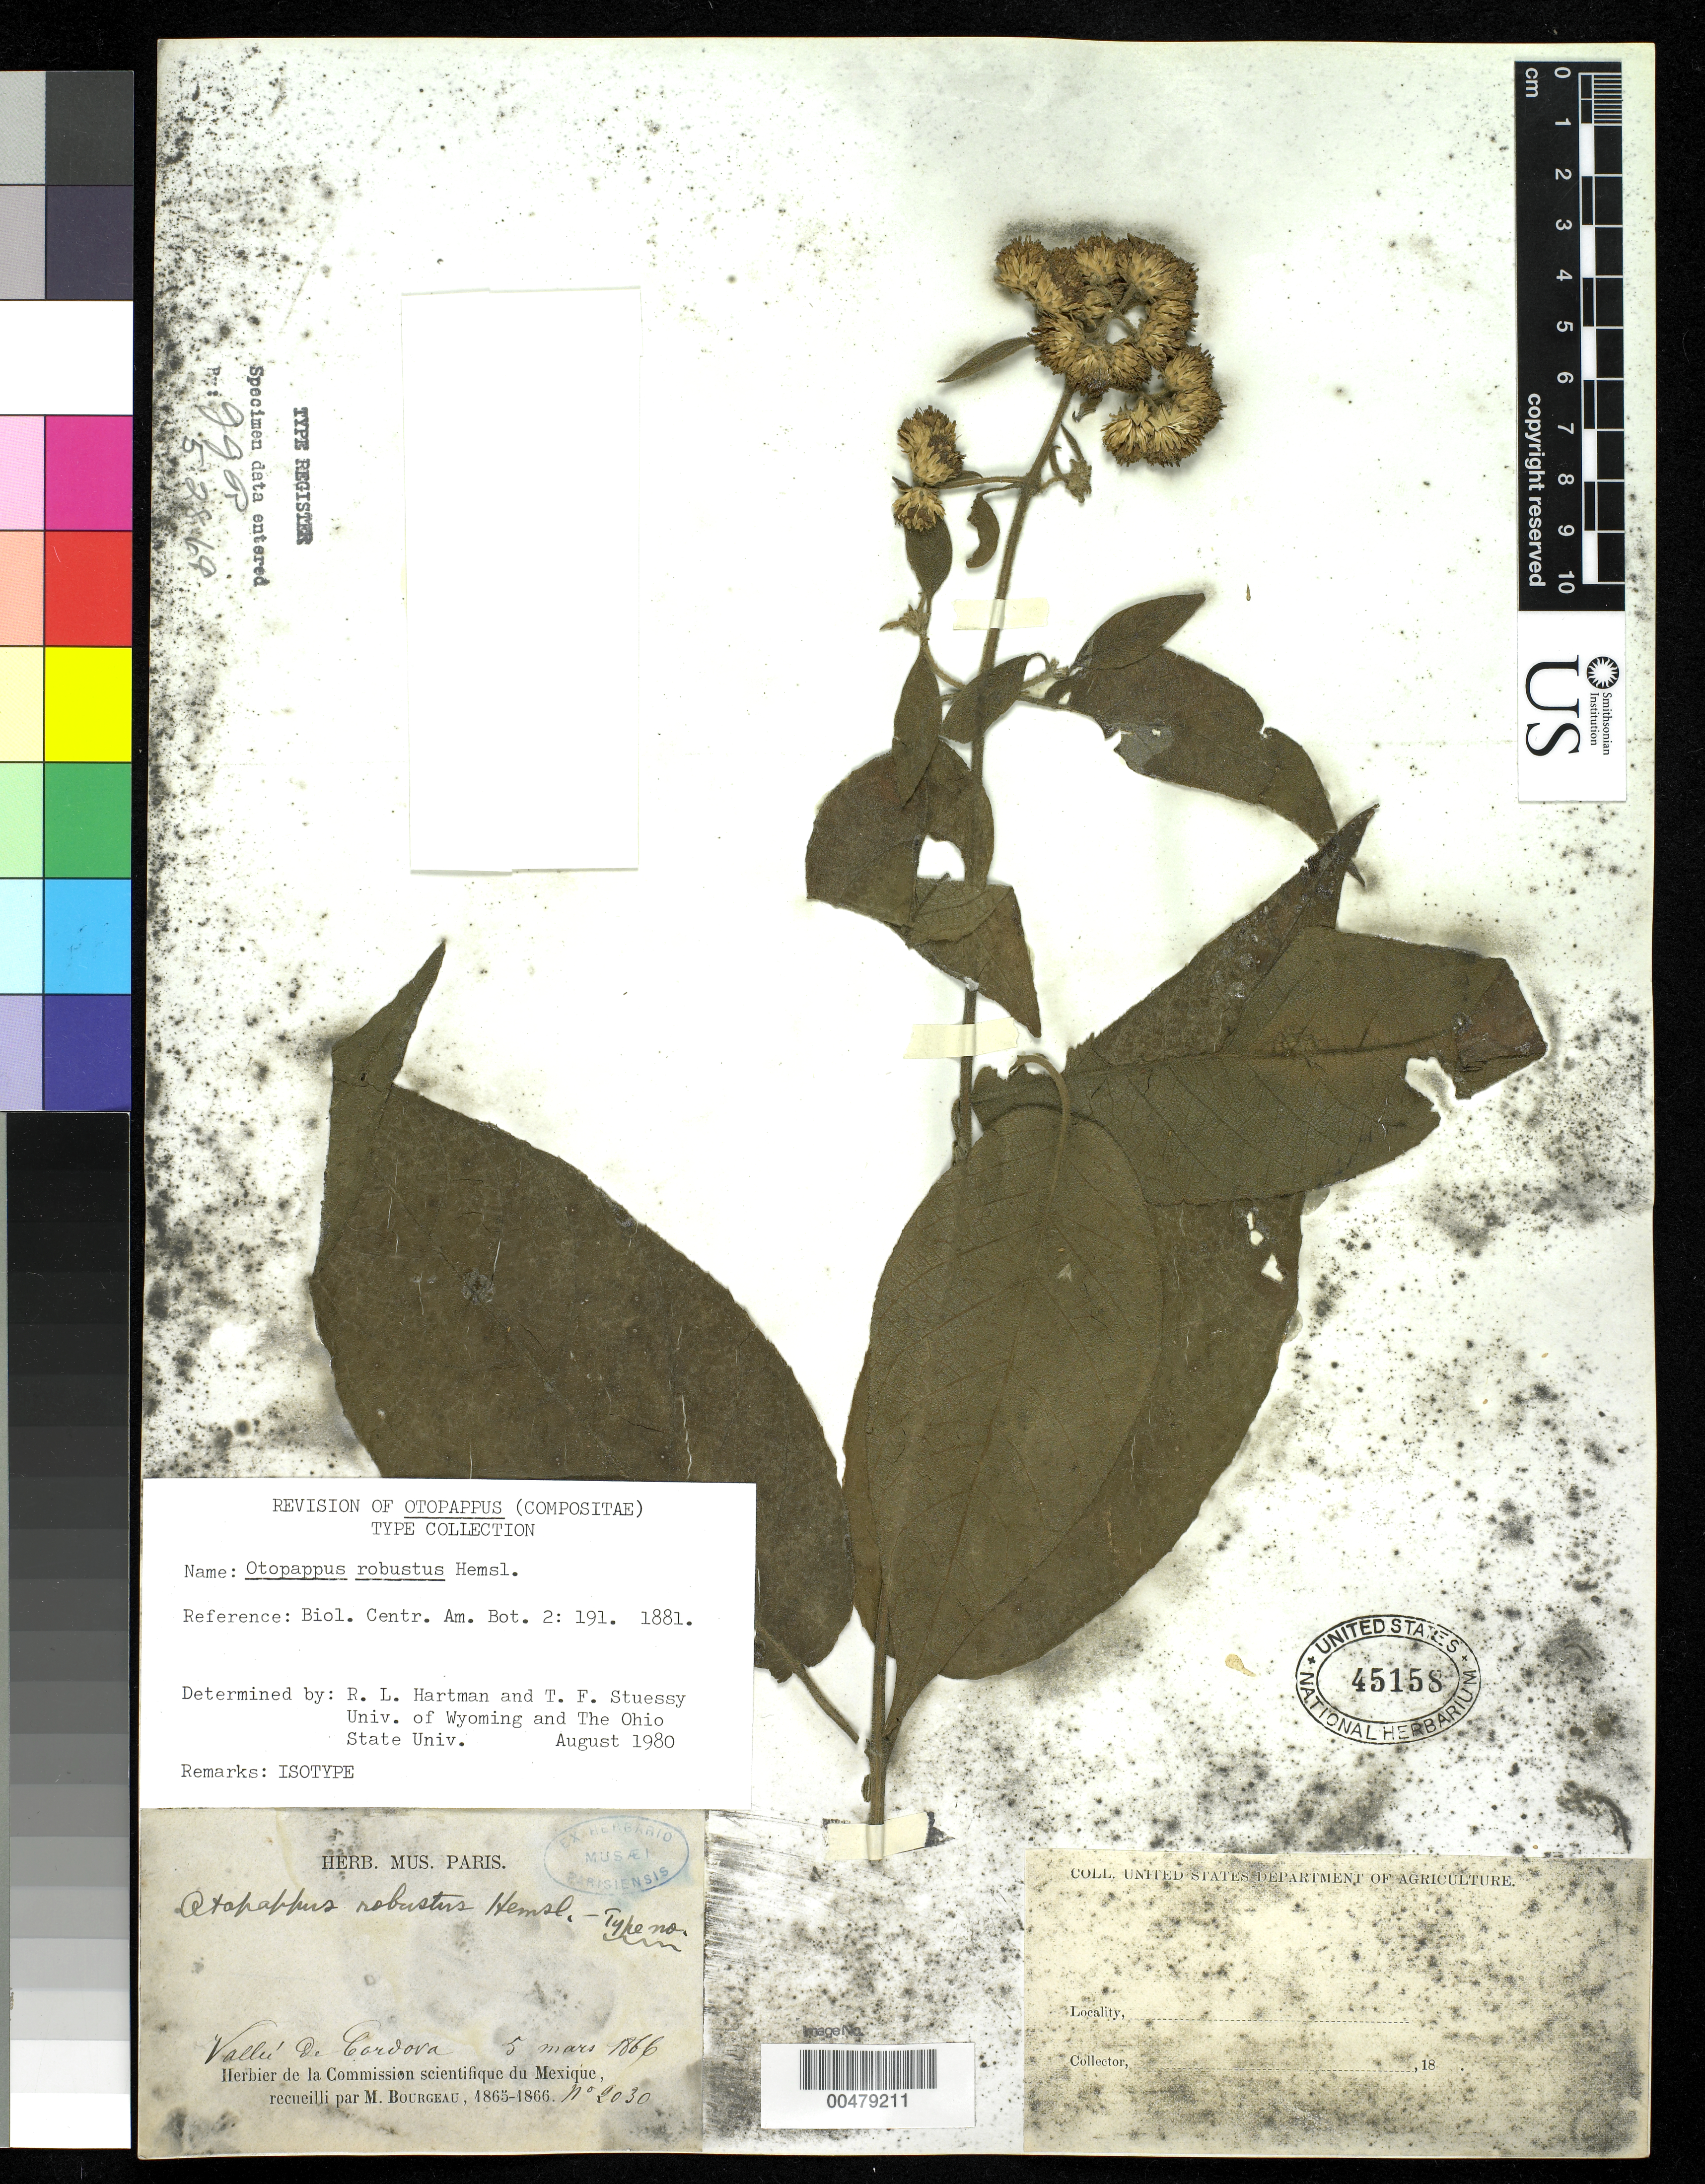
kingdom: Plantae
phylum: Tracheophyta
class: Magnoliopsida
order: Asterales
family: Asteraceae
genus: Otopappus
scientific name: Otopappus robustus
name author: Hemsl.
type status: Isotype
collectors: E. Bourgeau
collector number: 2030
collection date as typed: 05 Mar 1865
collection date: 1865-03-05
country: Mexico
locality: Vallee de Cordova.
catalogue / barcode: US 45158